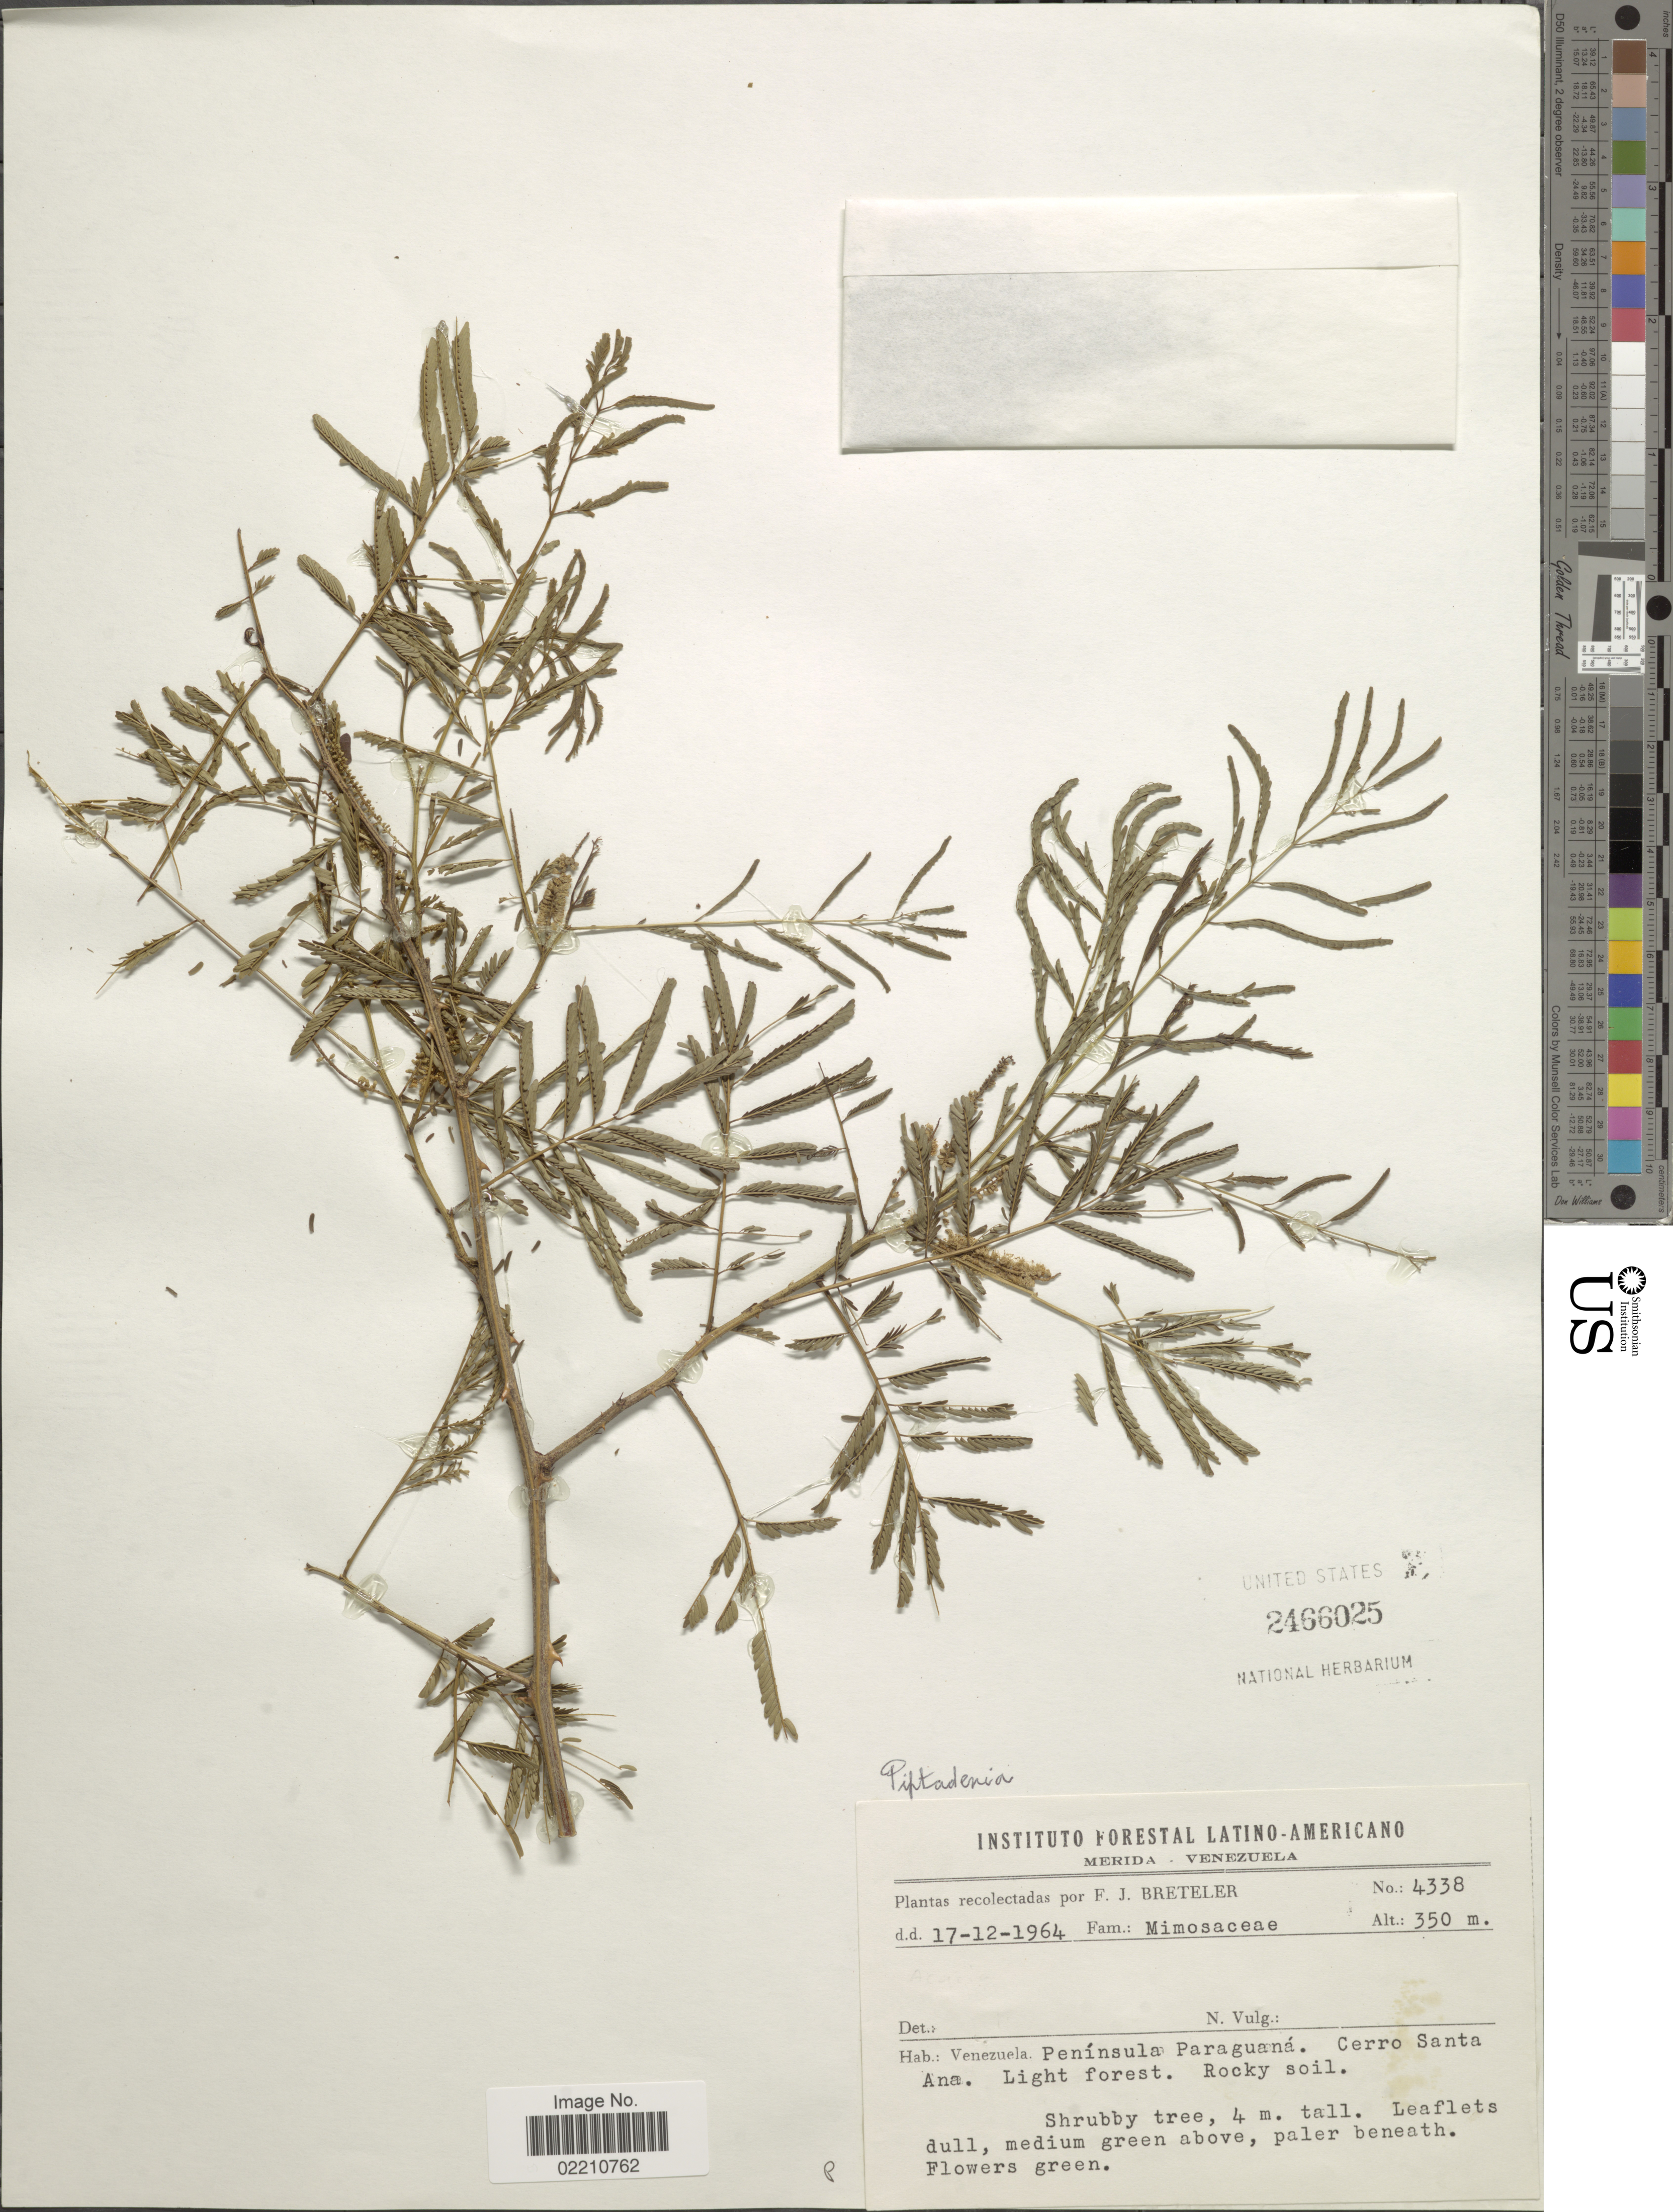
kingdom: Plantae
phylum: Tracheophyta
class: Magnoliopsida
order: Fabales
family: Fabaceae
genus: Piptadenia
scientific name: Piptadenia sp.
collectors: F. J. Breteler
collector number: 4338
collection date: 1964-12-17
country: Venezuela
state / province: Mérida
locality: Península Paraguaná,Cerro Santo Ana, light forest, rocky soil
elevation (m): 350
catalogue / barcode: US 2466025